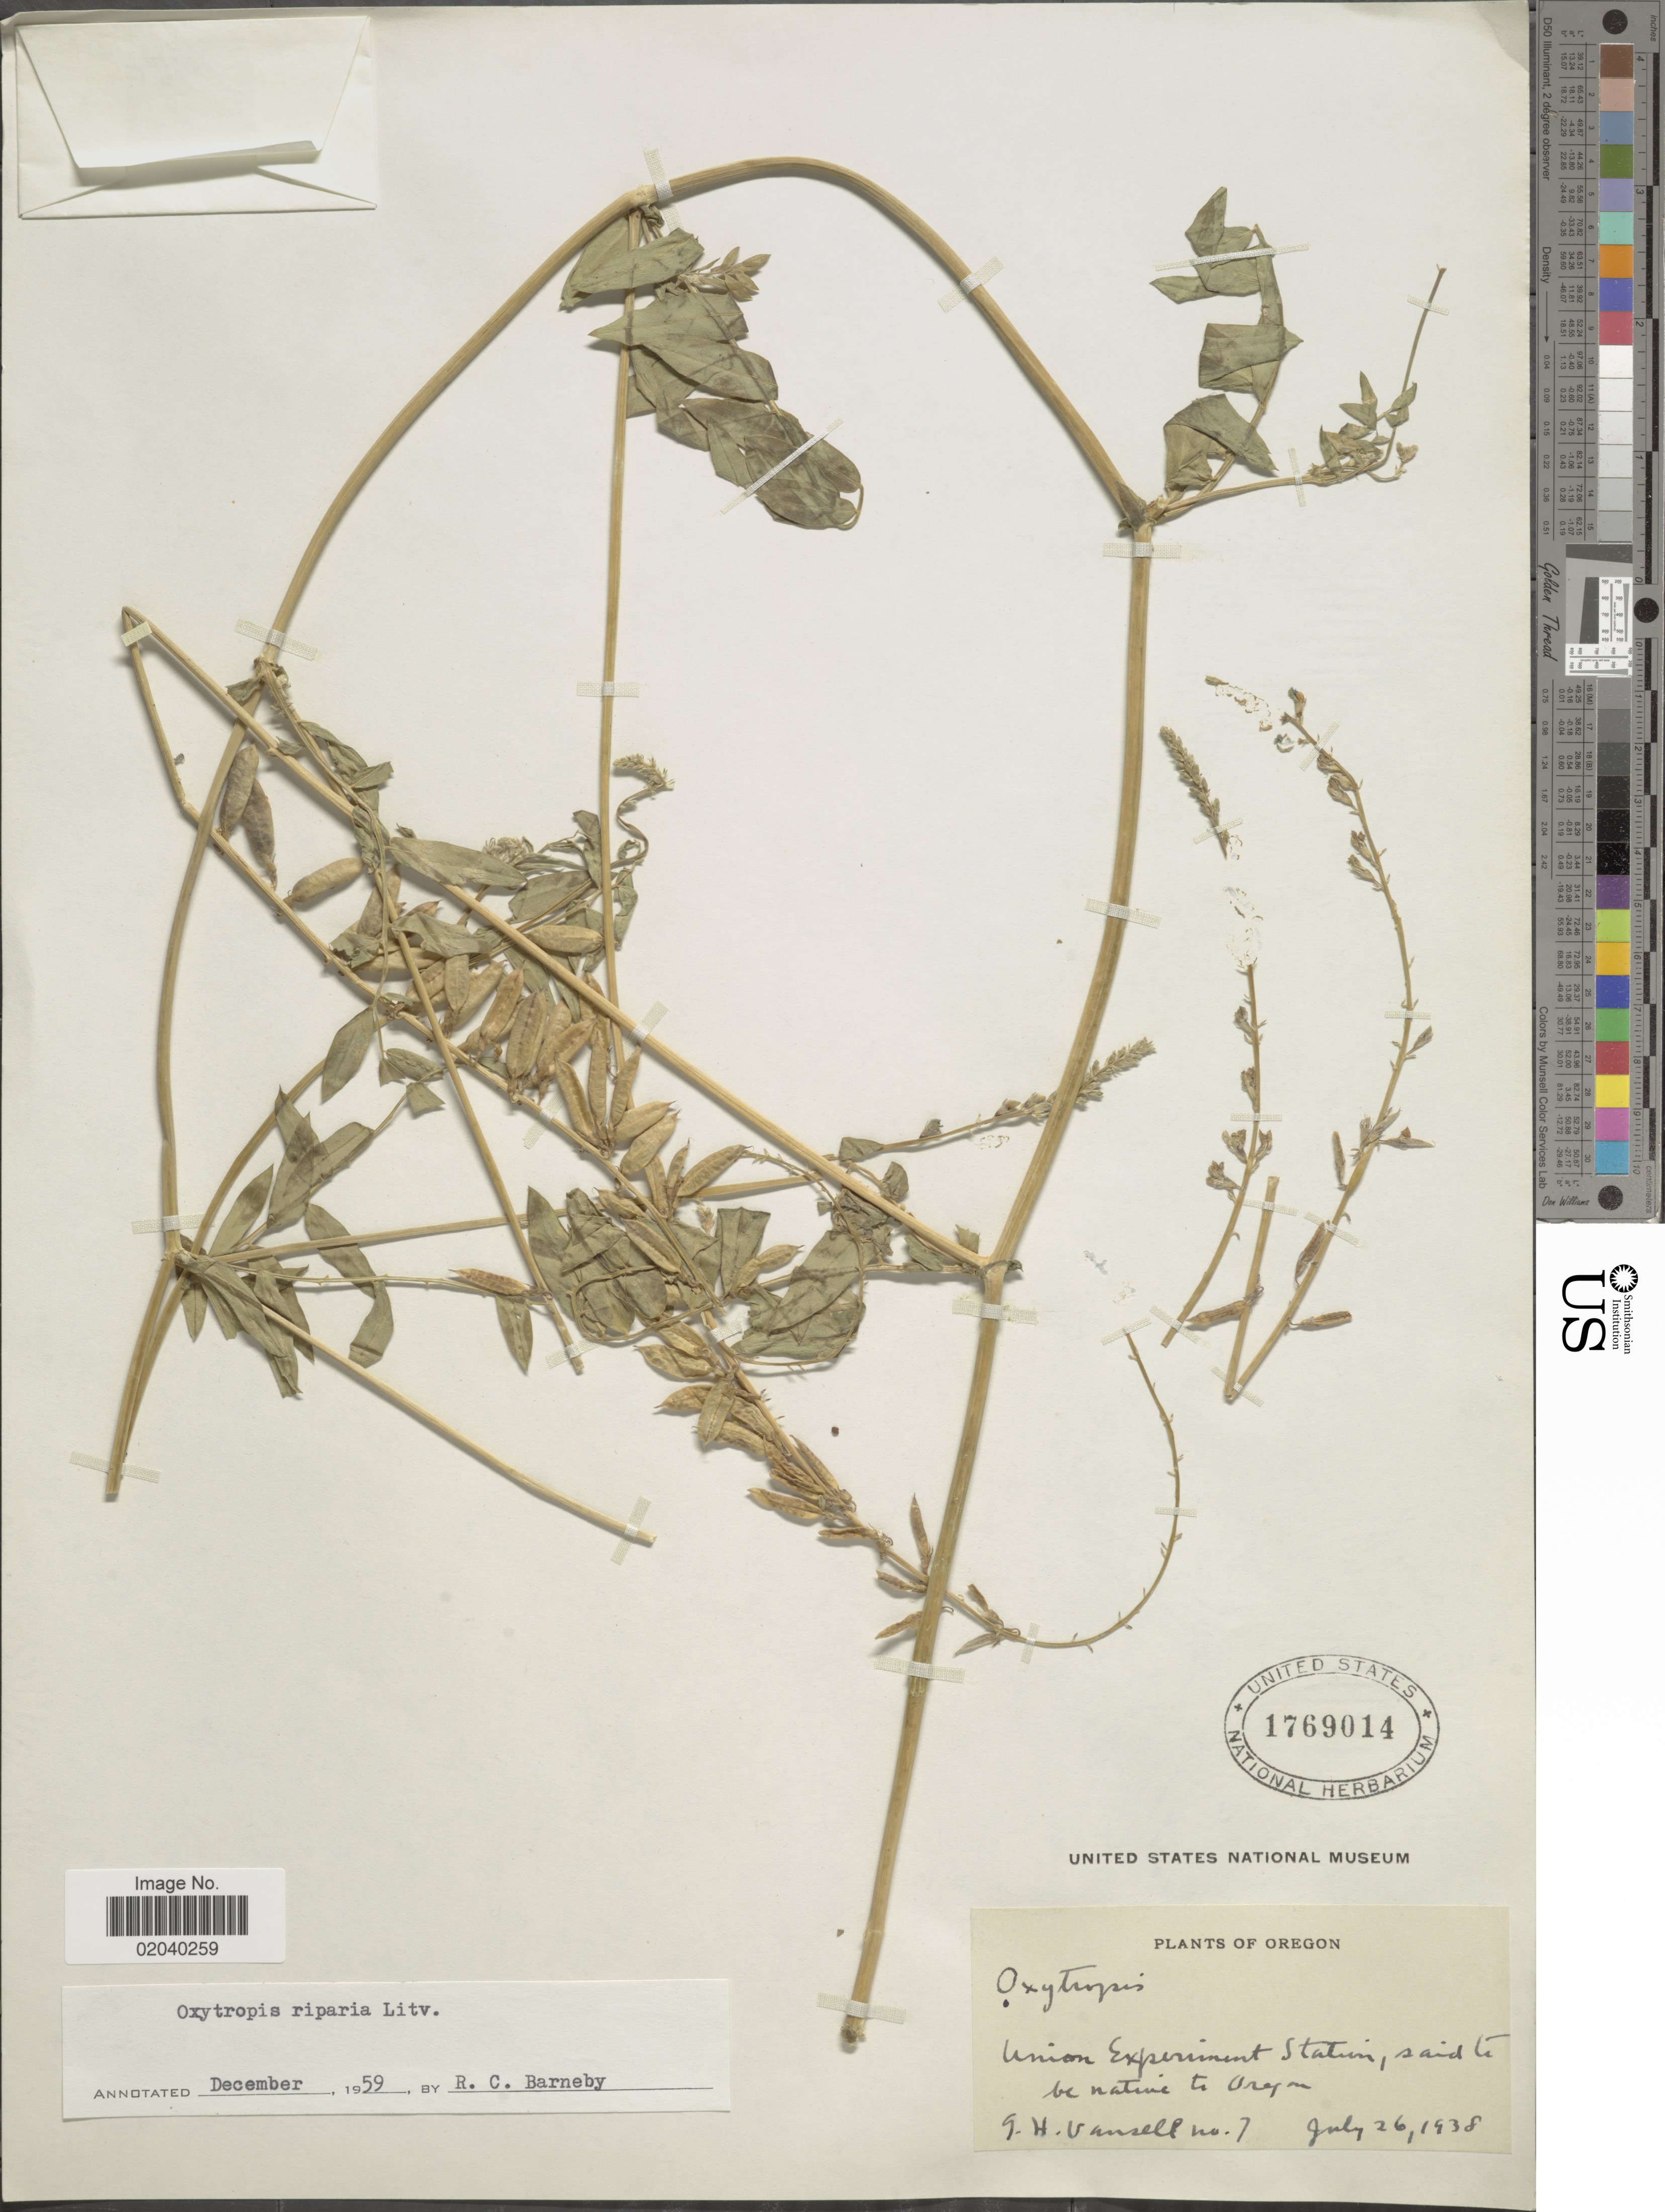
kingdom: Plantae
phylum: Tracheophyta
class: Magnoliopsida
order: Fabales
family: Fabaceae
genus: Oxytropis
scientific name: Oxytropis riparia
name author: Litv.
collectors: G. Vansell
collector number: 7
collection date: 1938-07-26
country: United States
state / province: Oregon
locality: Union Experiment Station, said to be native to Oregon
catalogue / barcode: US 1769014